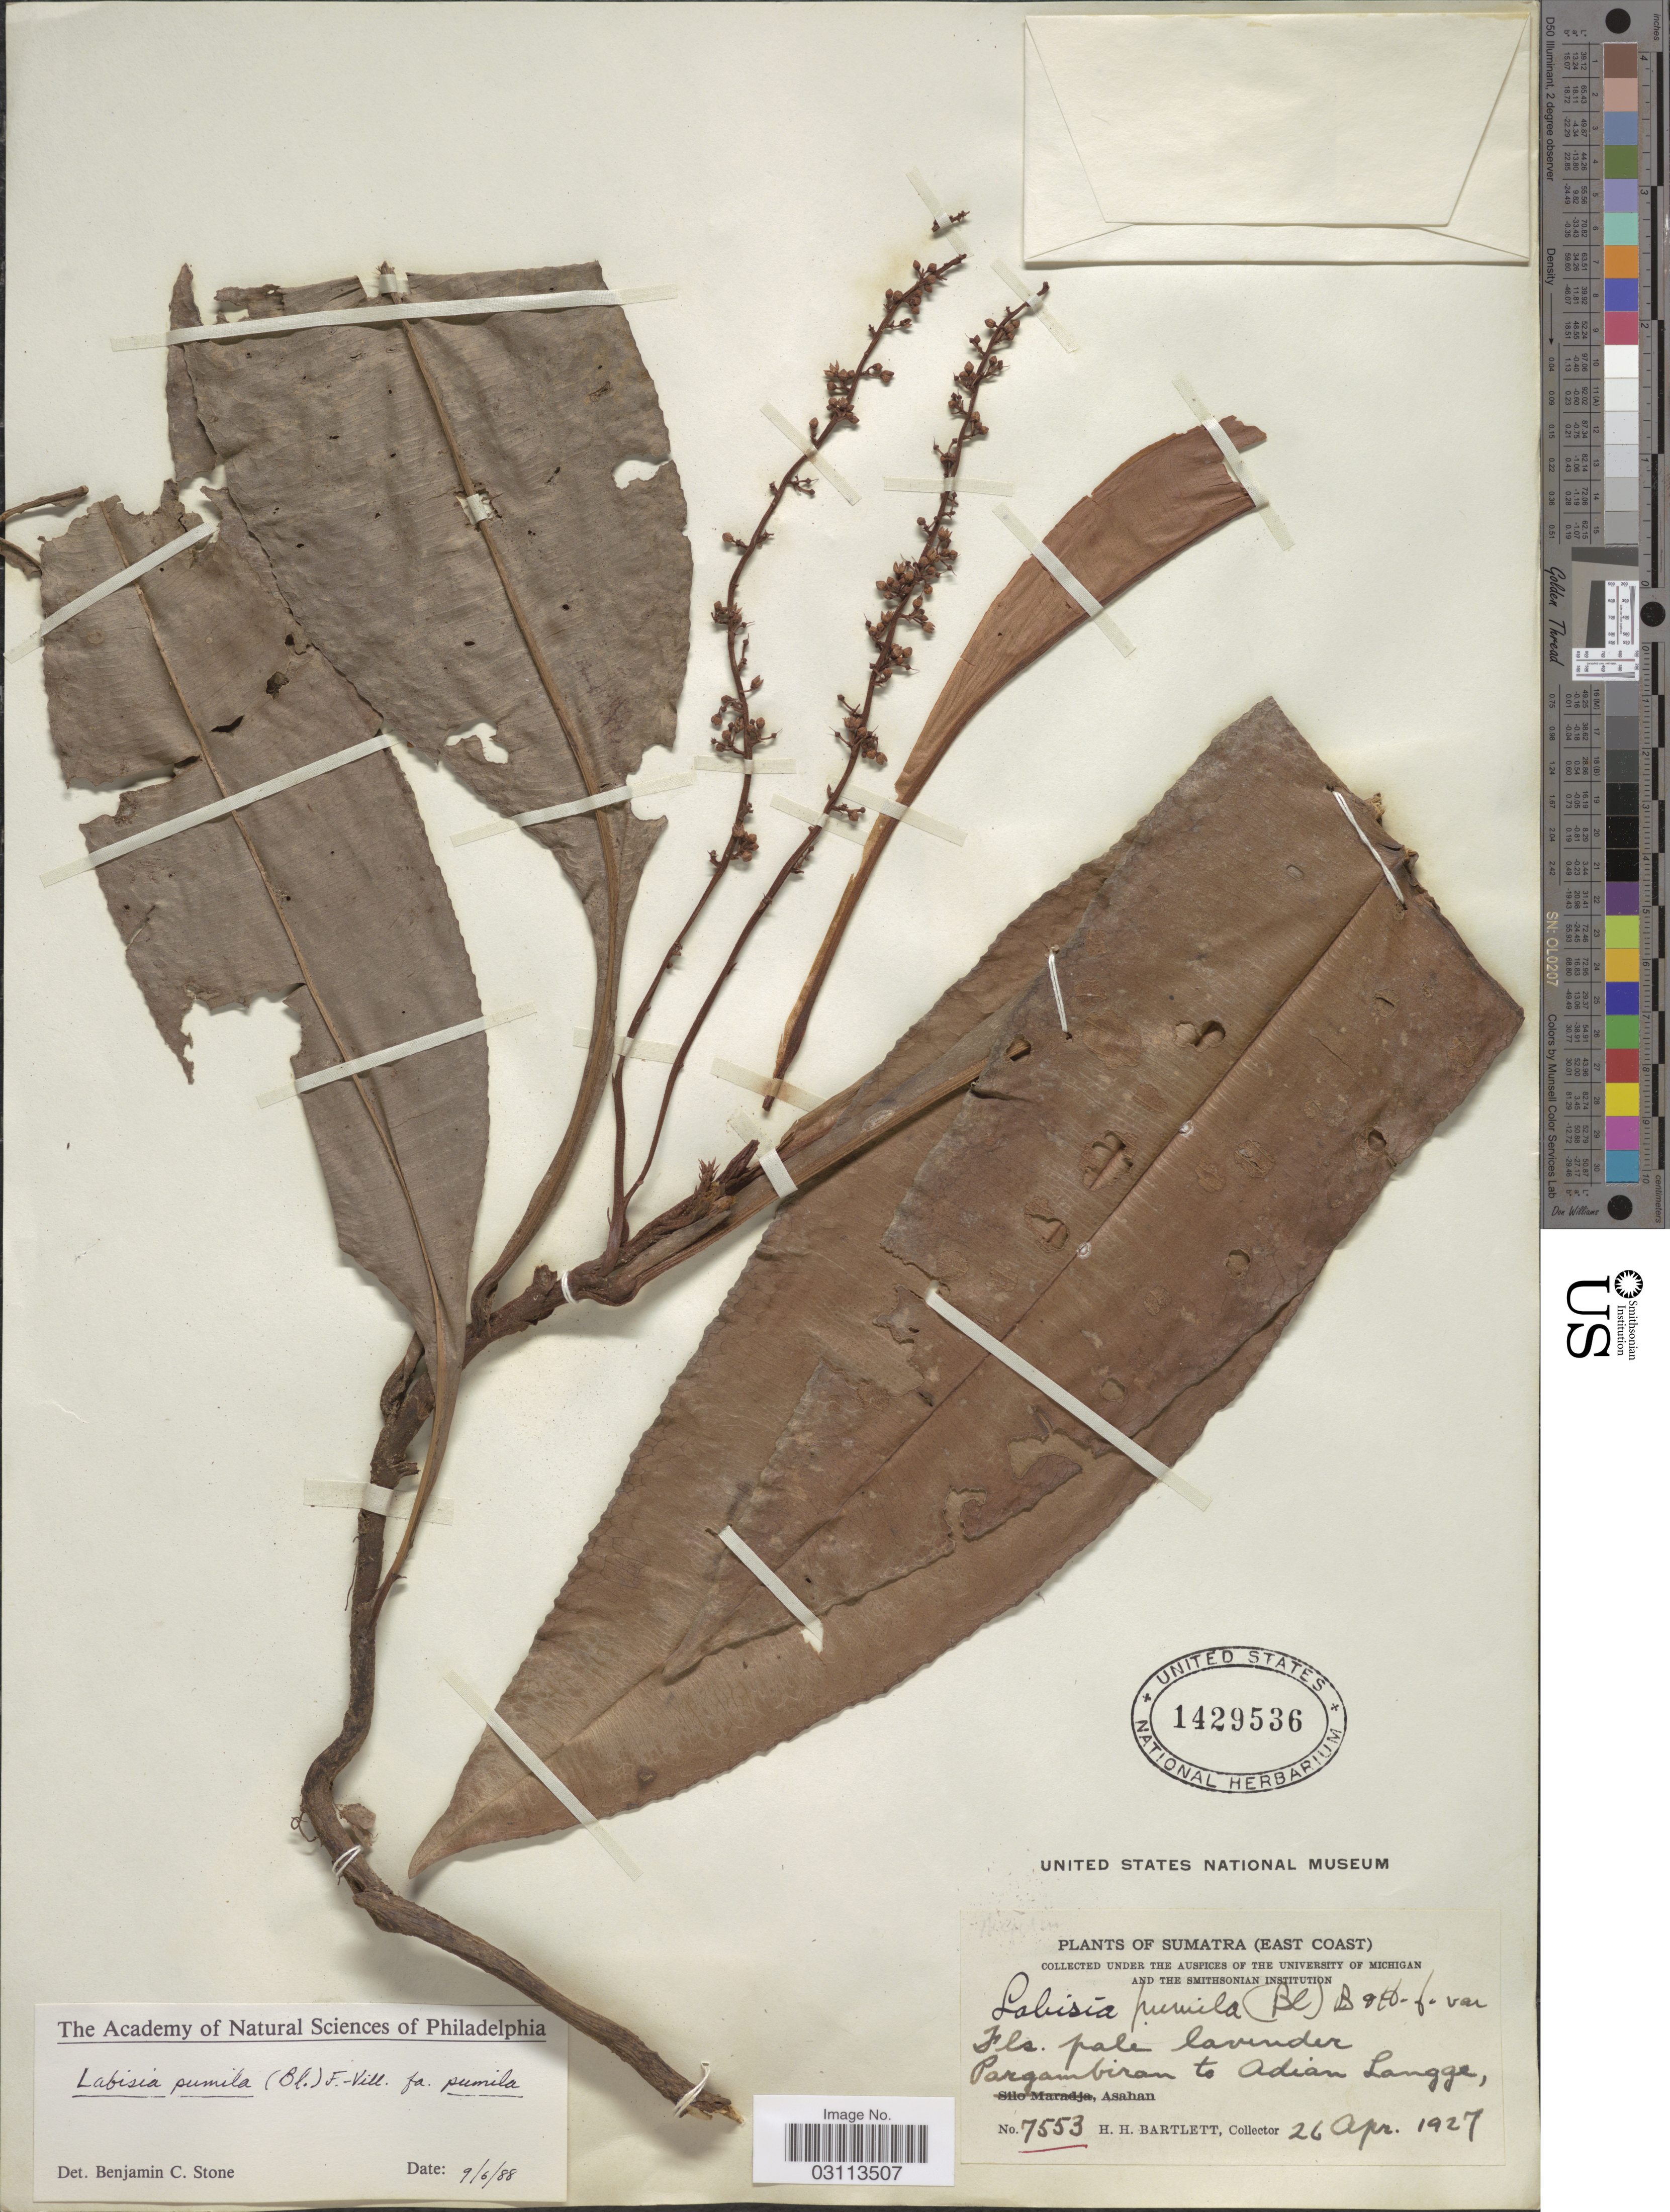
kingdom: Plantae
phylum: Tracheophyta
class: Magnoliopsida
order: Ericales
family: Primulaceae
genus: Labisia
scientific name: Labisia pumila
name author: (Blume) Fern.-Vill.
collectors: H. H. Bartlett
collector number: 7553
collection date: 1927-04-26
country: Indonesia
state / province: Sumatra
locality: East Coast. Pargambiran to Adian Langge [interpreted], Asahan.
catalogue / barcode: US 1429536